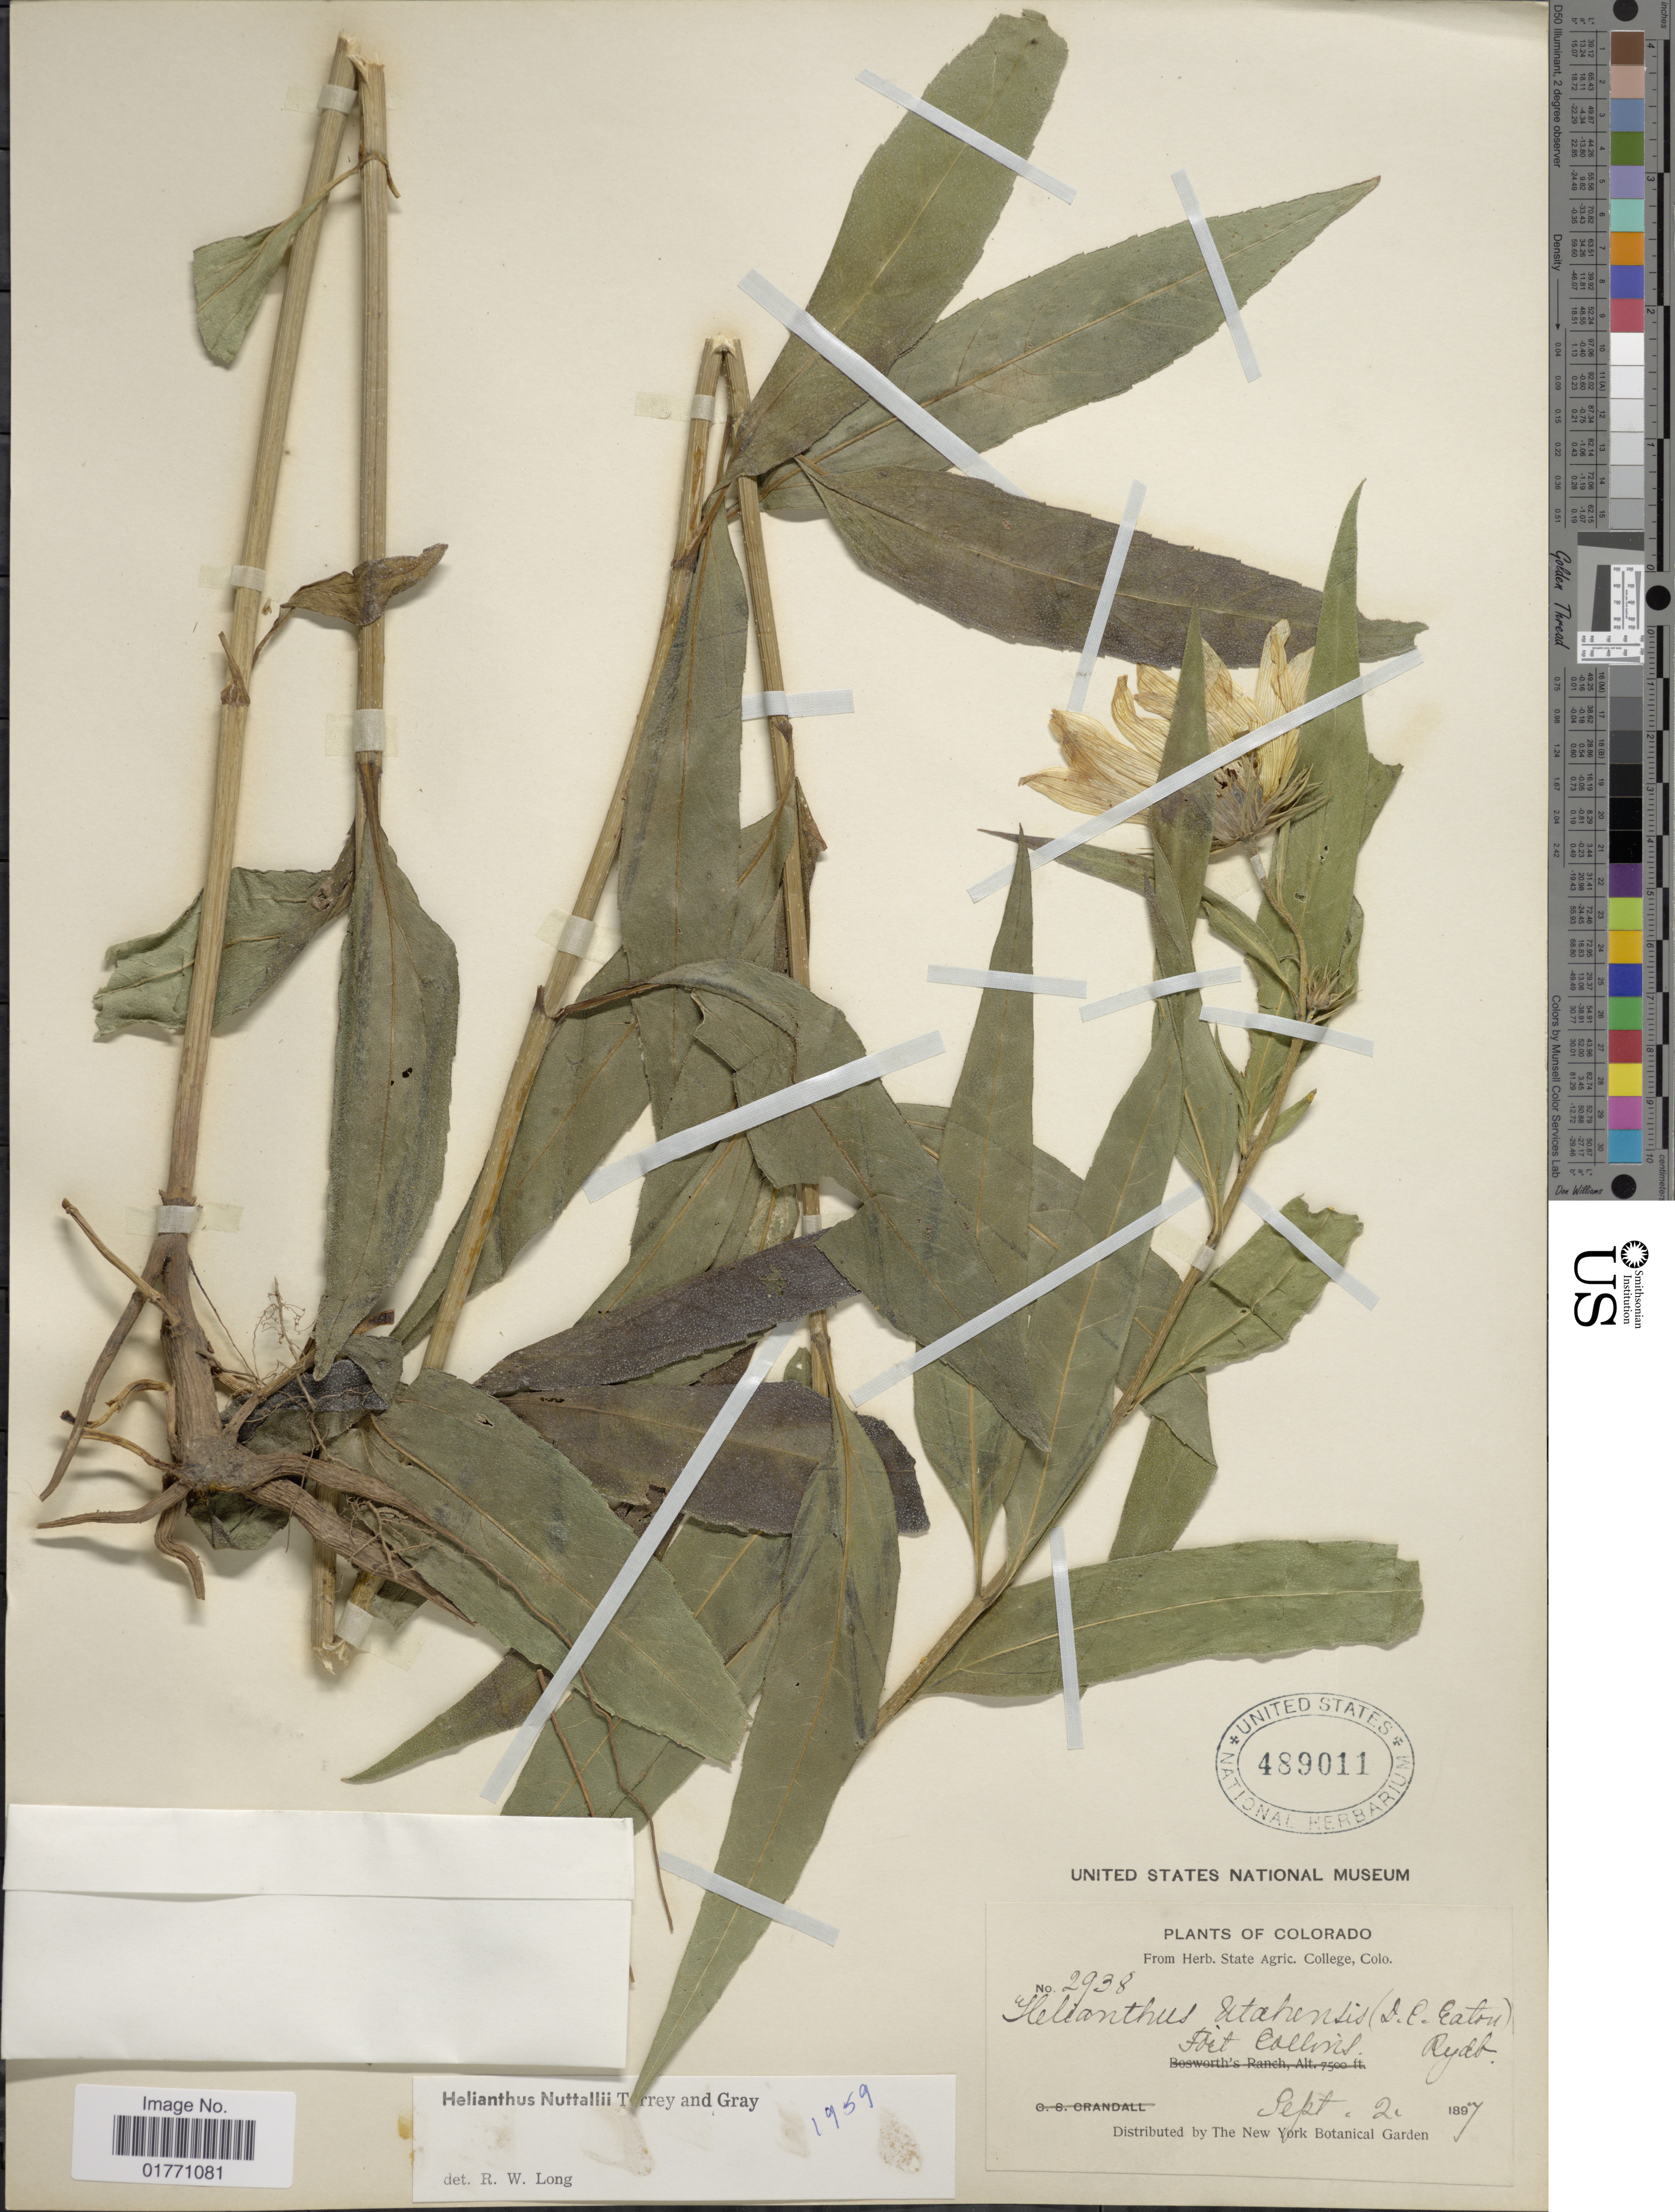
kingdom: Plantae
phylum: Tracheophyta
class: Magnoliopsida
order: Asterales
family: Asteraceae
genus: Helianthus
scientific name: Helianthus nuttallii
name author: Torr. & A. Gray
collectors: ex herb. State Agric. College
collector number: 2938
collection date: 1897-09-02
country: United States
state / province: Colorado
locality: Fort Collins.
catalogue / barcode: US 489011